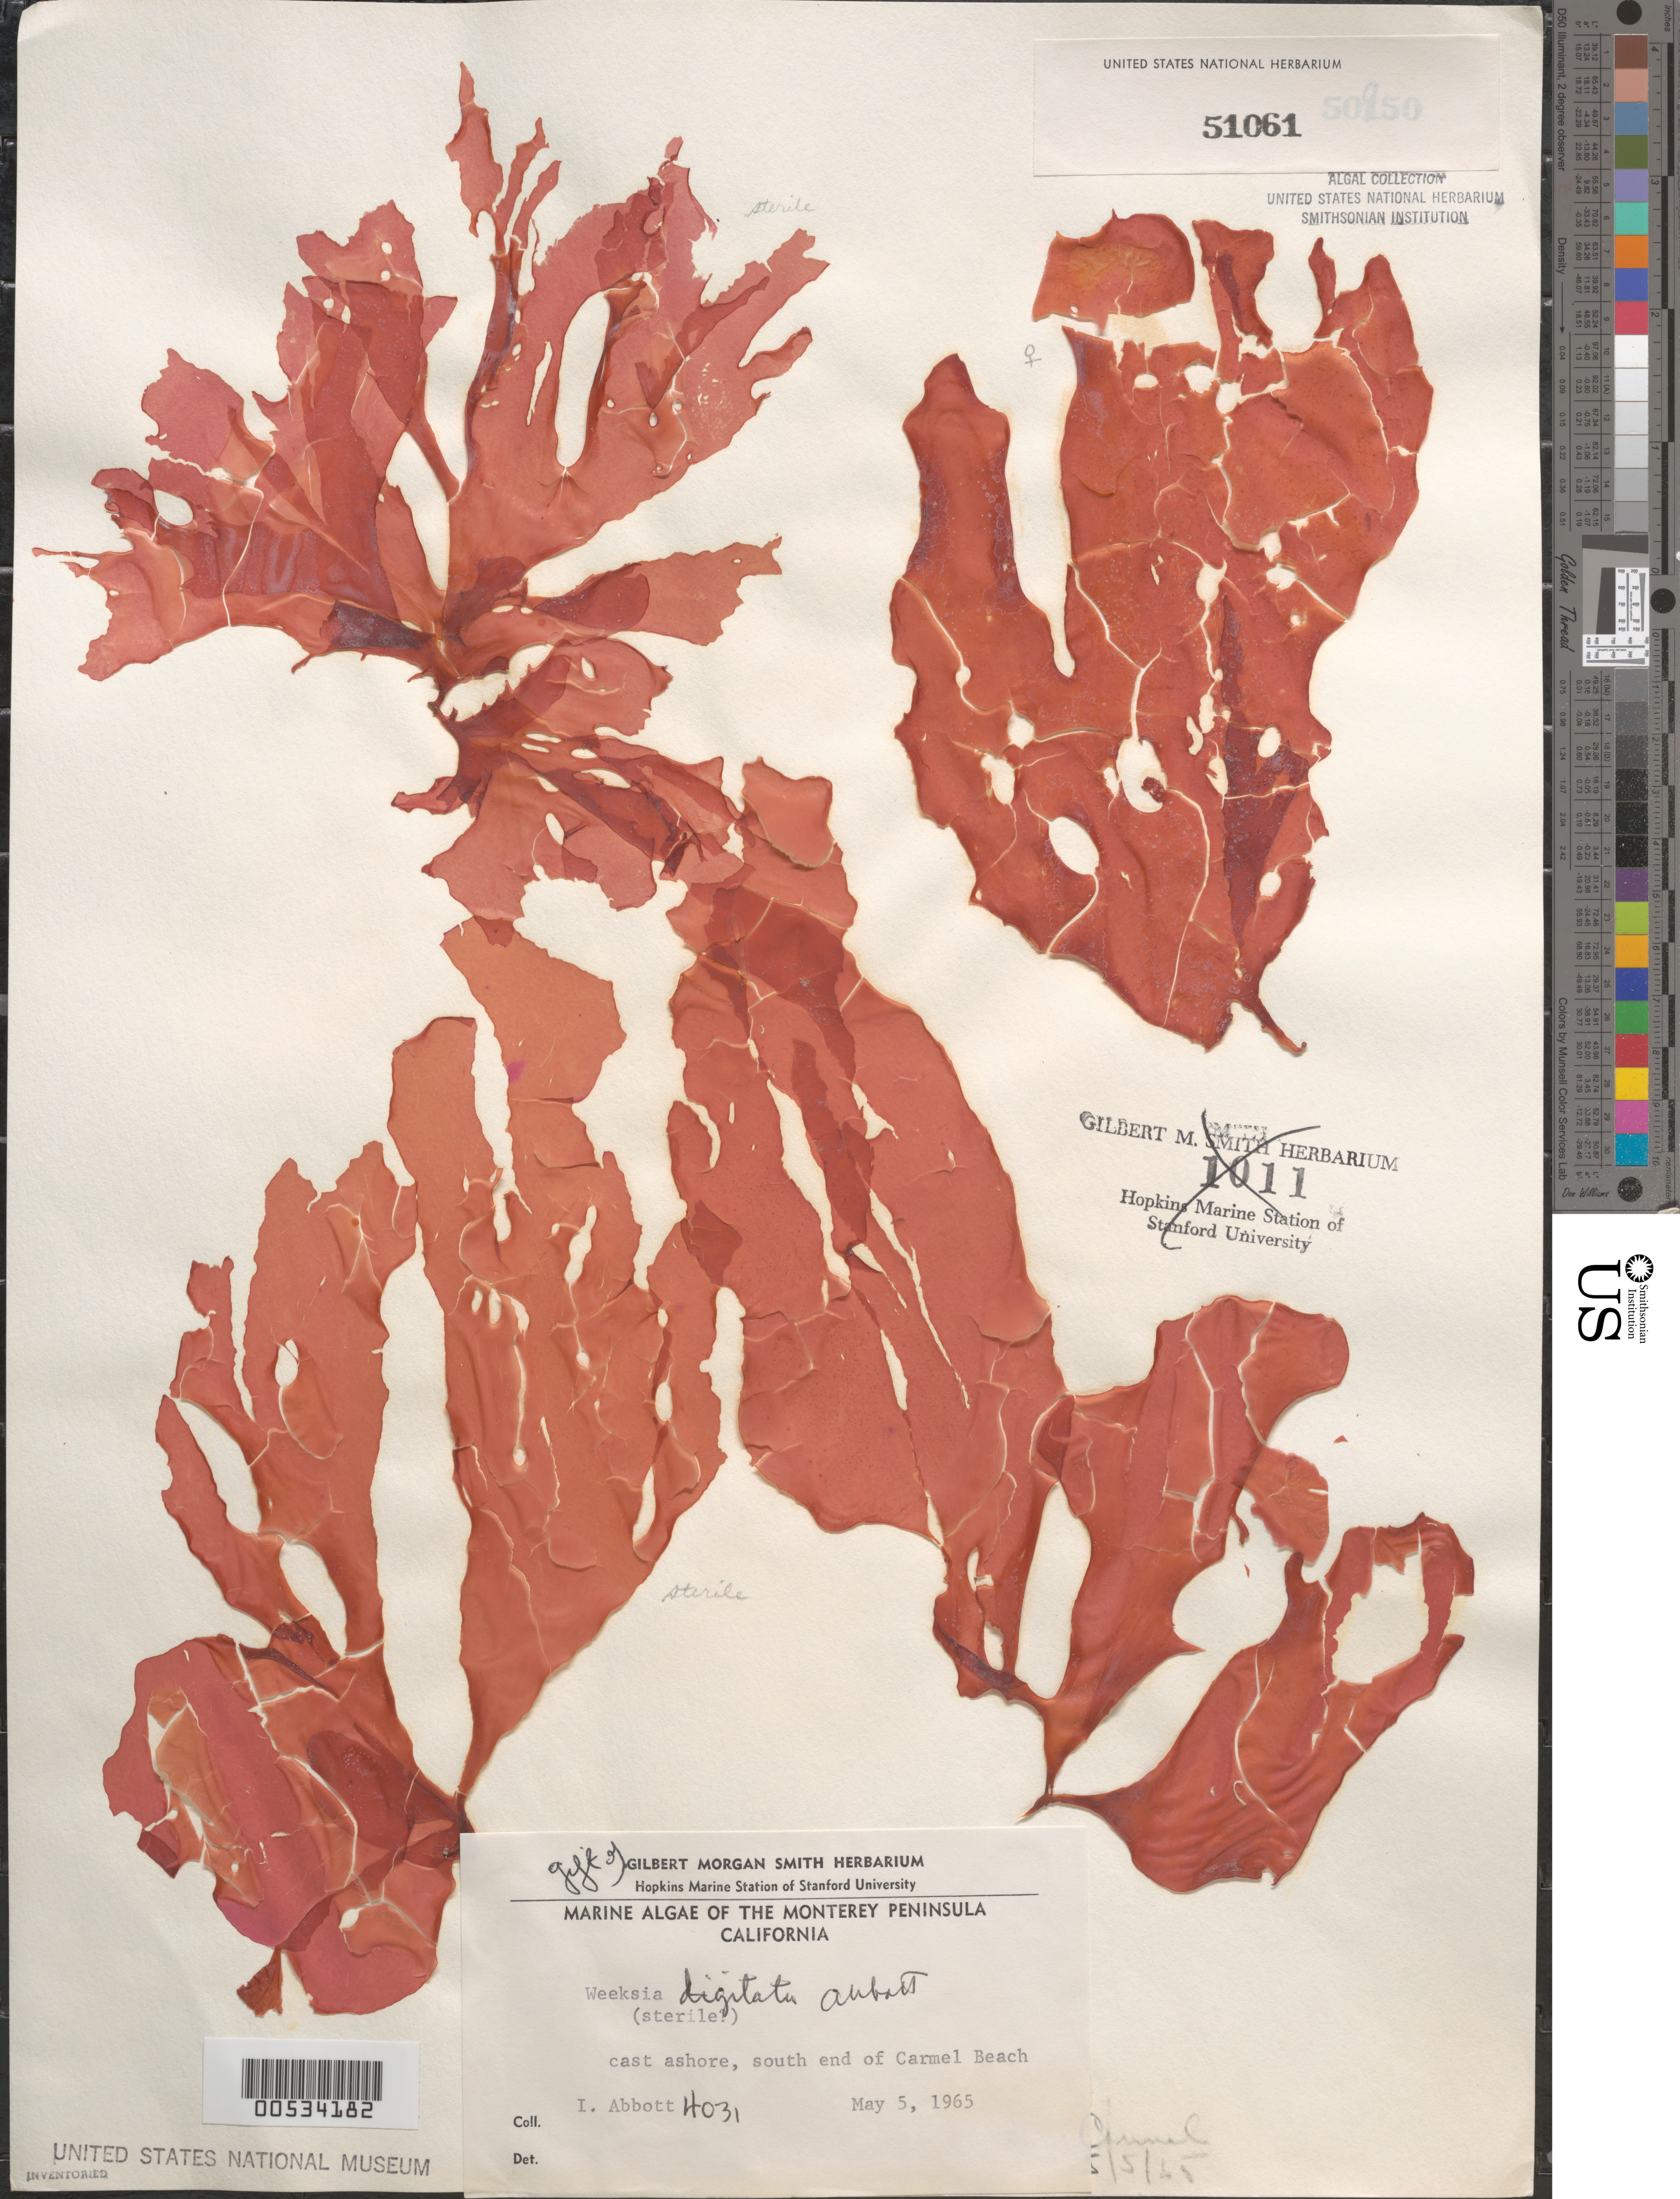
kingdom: Plantae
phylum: Rhodophyta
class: Florideophyceae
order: Gigartinales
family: Dumontiaceae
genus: Weeksia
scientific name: Weeksia digitata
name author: I.A. Abbott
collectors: I. A. Abbott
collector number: IAA 4031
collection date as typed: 05 May 1965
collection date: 1965-05-05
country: United States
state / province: California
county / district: Monterey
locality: Carmel Beach, south end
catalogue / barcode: US 51061